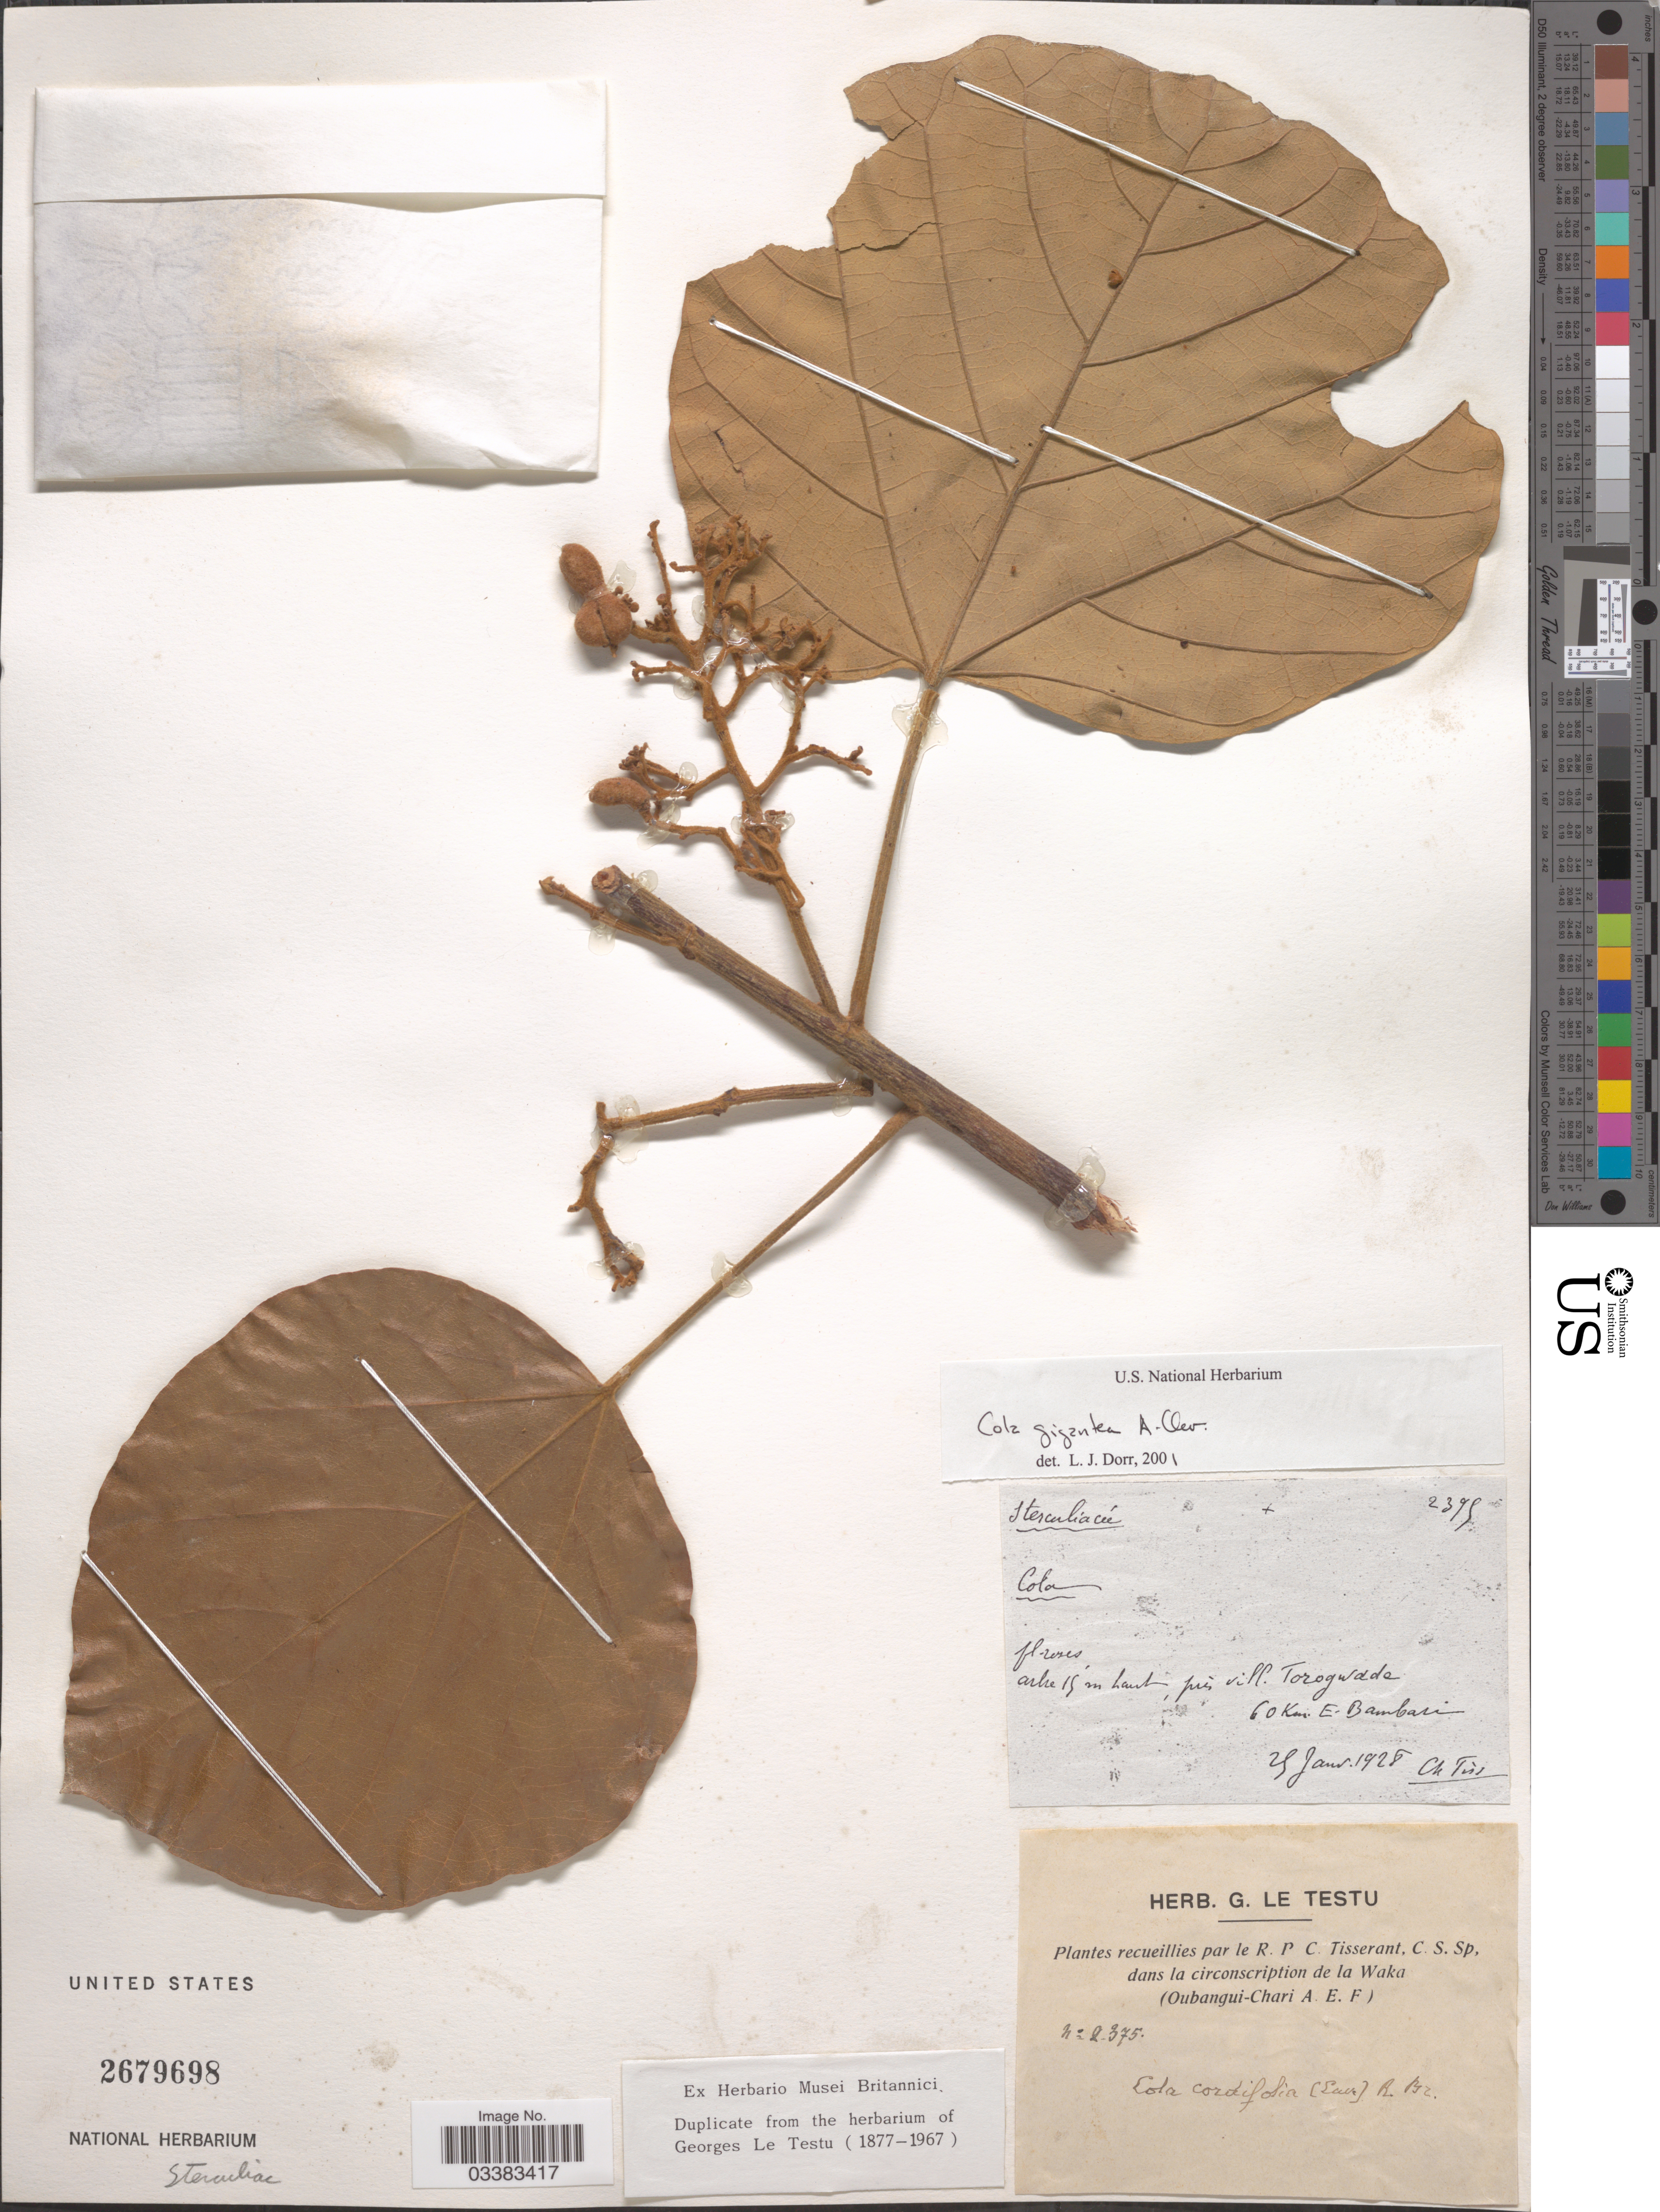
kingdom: Plantae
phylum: Tracheophyta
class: Magnoliopsida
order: Malvales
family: Malvaceae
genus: Cola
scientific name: Cola gigantea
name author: A. Chev.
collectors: C. Tisserant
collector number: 2375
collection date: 1928-01-25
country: Central African Republic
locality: Près vill. Torogwade. 60 Km E. Bambari. Dans la circonscription de la Waka (Oubangui-Chari A. E. F).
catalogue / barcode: US 2679698